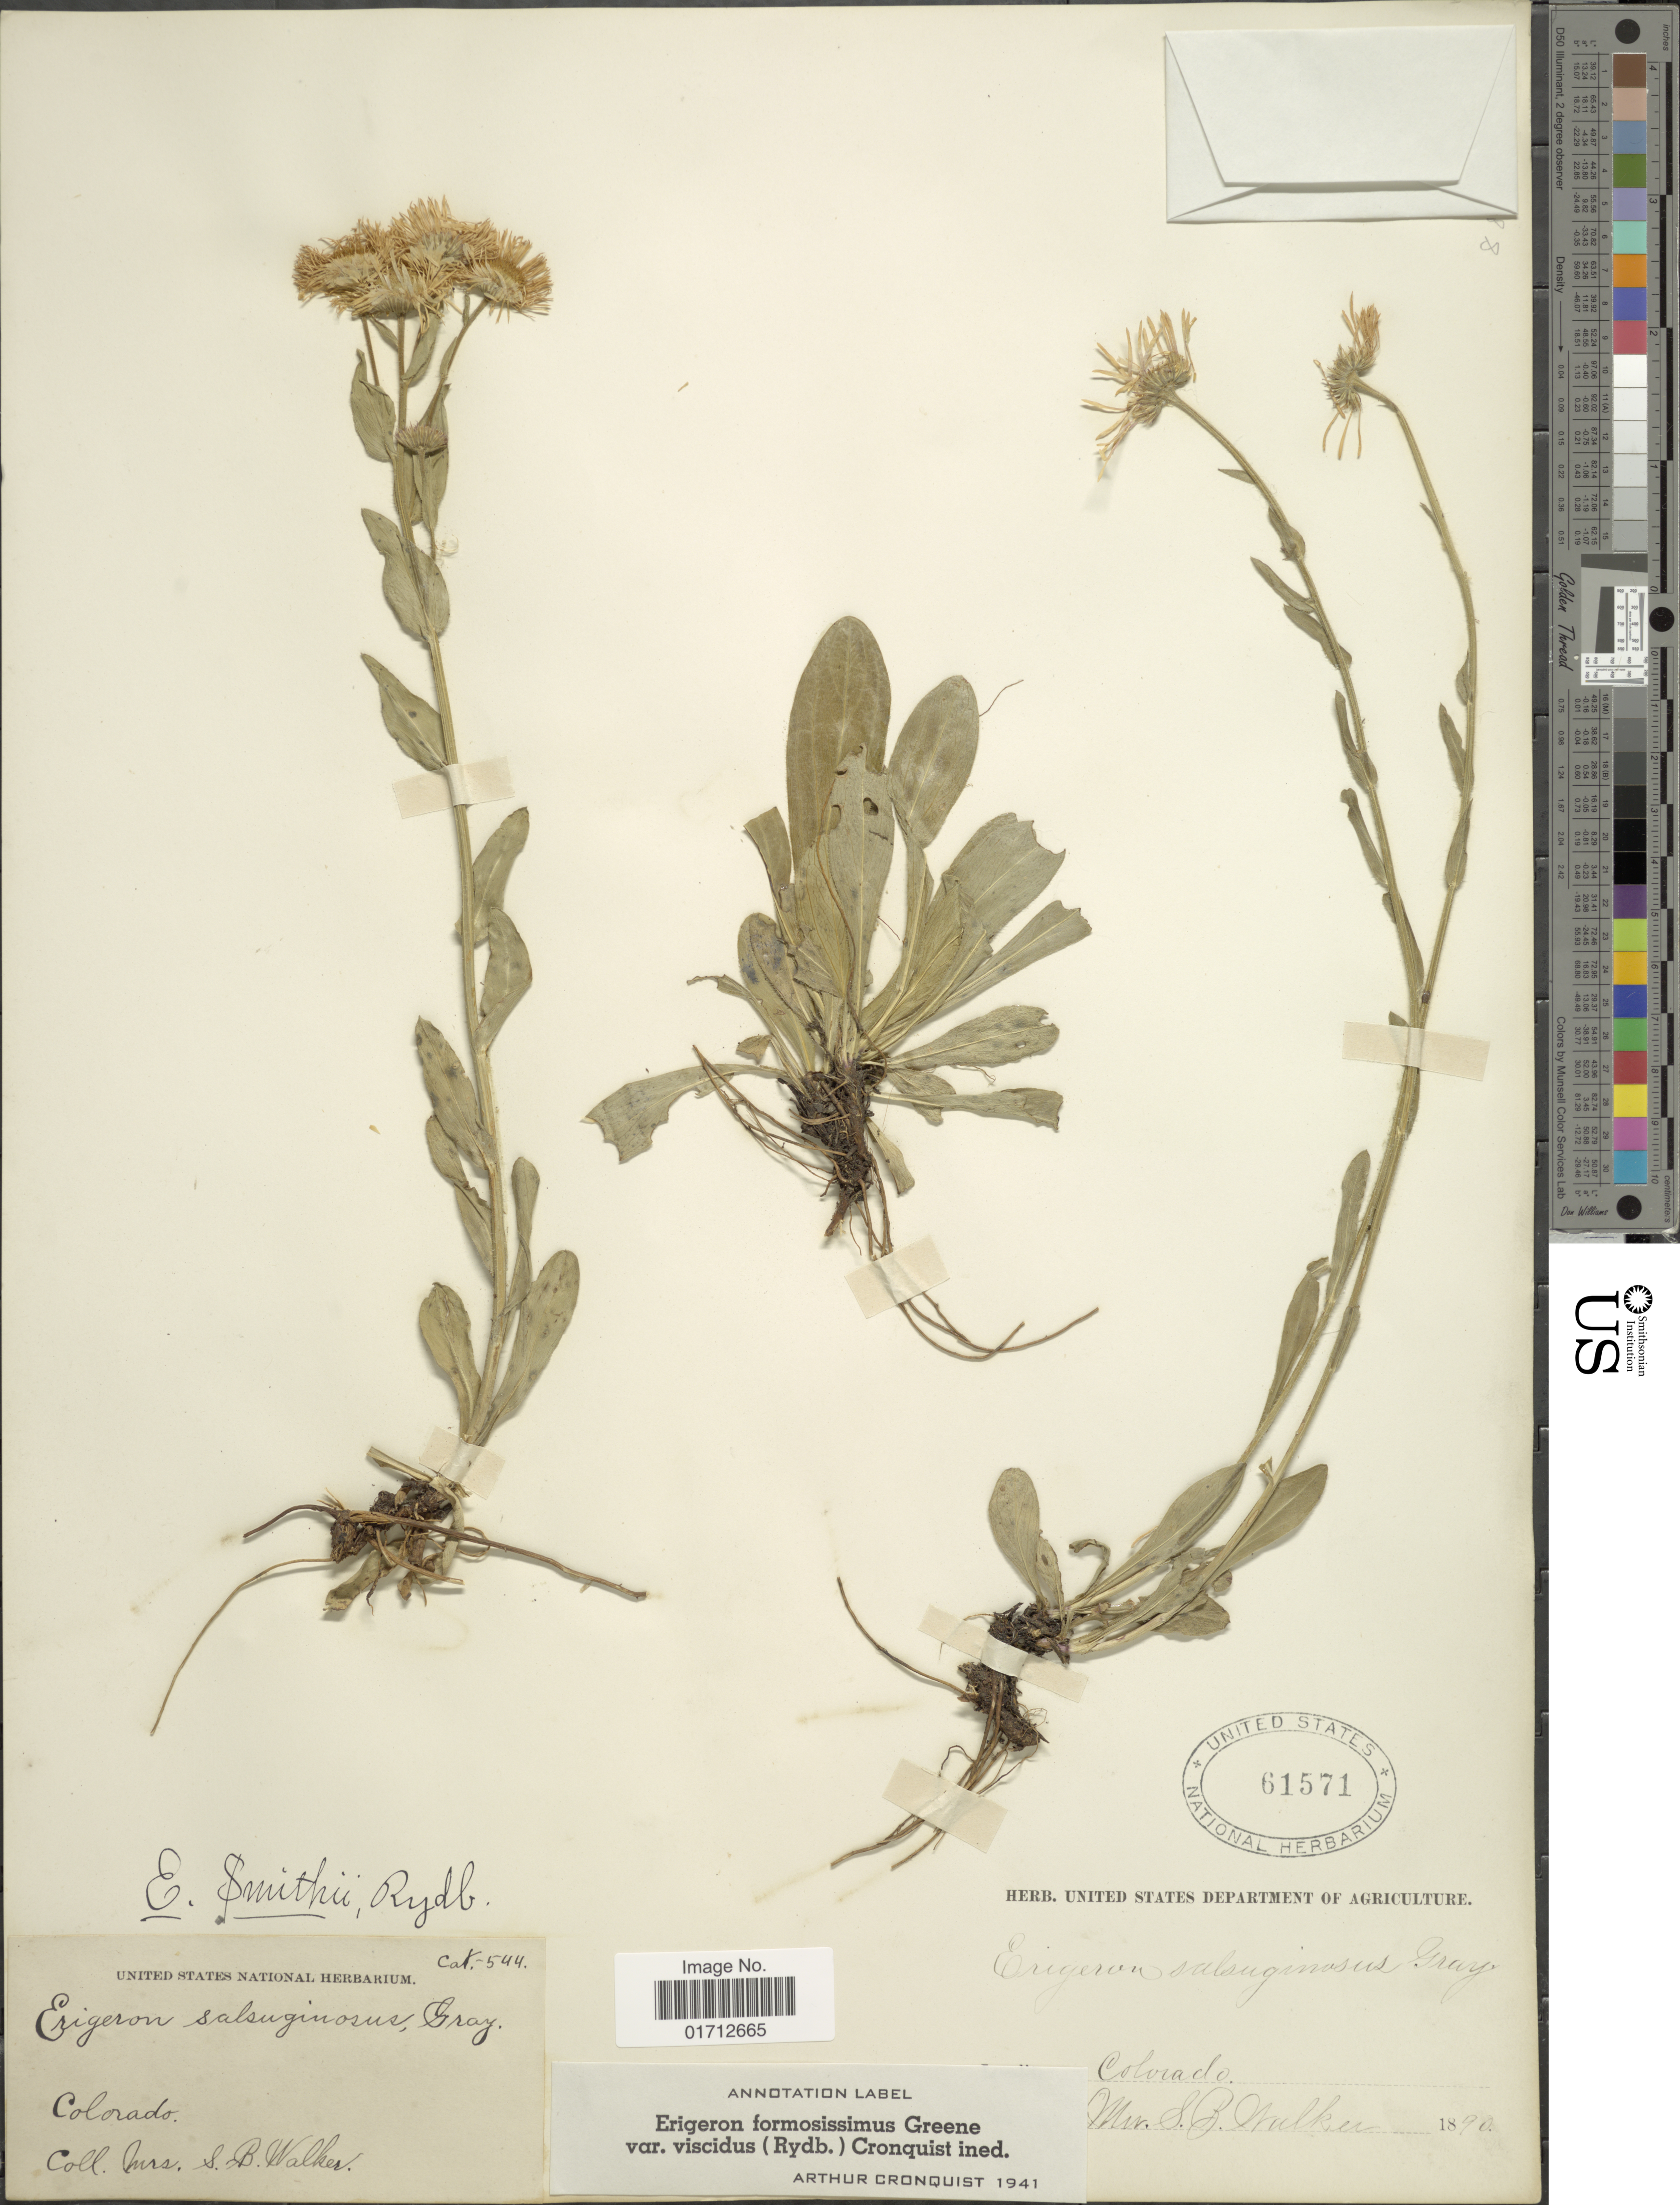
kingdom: Plantae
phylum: Tracheophyta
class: Magnoliopsida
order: Asterales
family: Asteraceae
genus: Erigeron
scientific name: Erigeron formosissimus var. viscidus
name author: (Rydb.) Cronq.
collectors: S. Walker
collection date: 1890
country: United States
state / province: Colorado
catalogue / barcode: US 61571